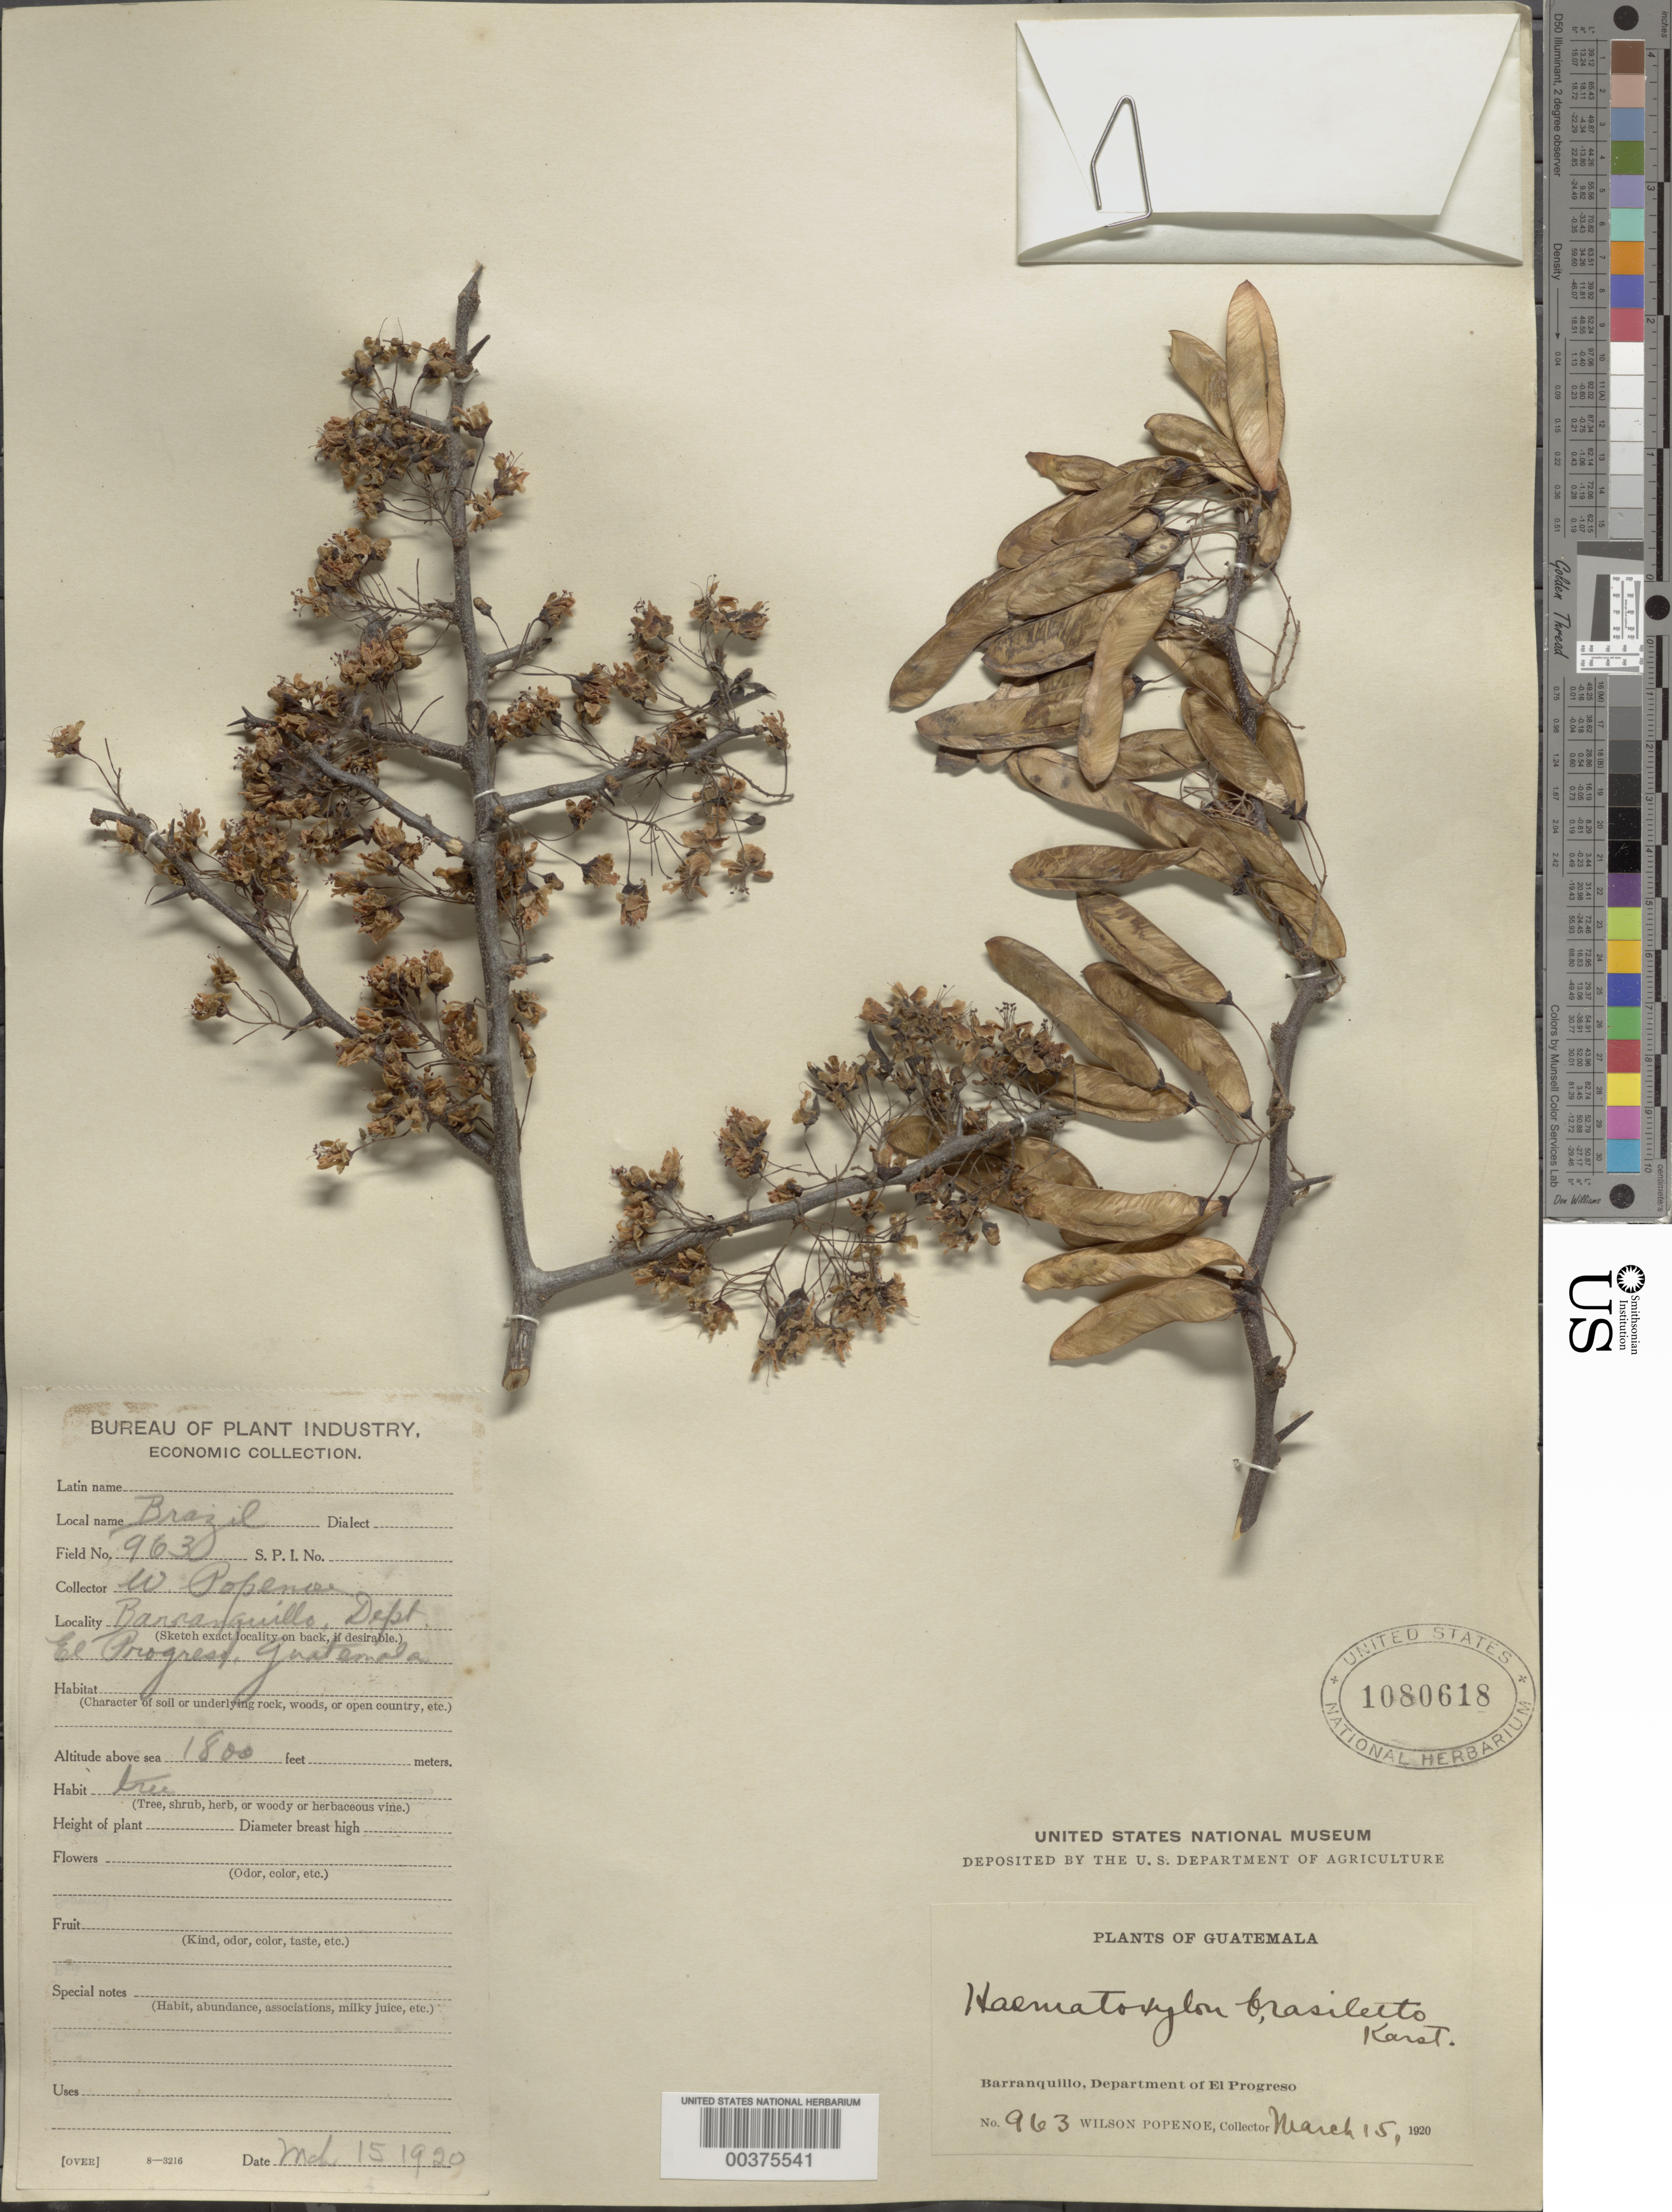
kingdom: Plantae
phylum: Tracheophyta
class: Magnoliopsida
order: Fabales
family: Fabaceae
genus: Haematoxylum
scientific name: Haematoxylum brasiletto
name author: H. Karst.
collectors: W. Popenoe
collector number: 963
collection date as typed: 15 Mar 1920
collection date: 1920-03-15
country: Guatemala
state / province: El Progreso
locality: Barranquillo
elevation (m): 1800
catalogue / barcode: US 1080618